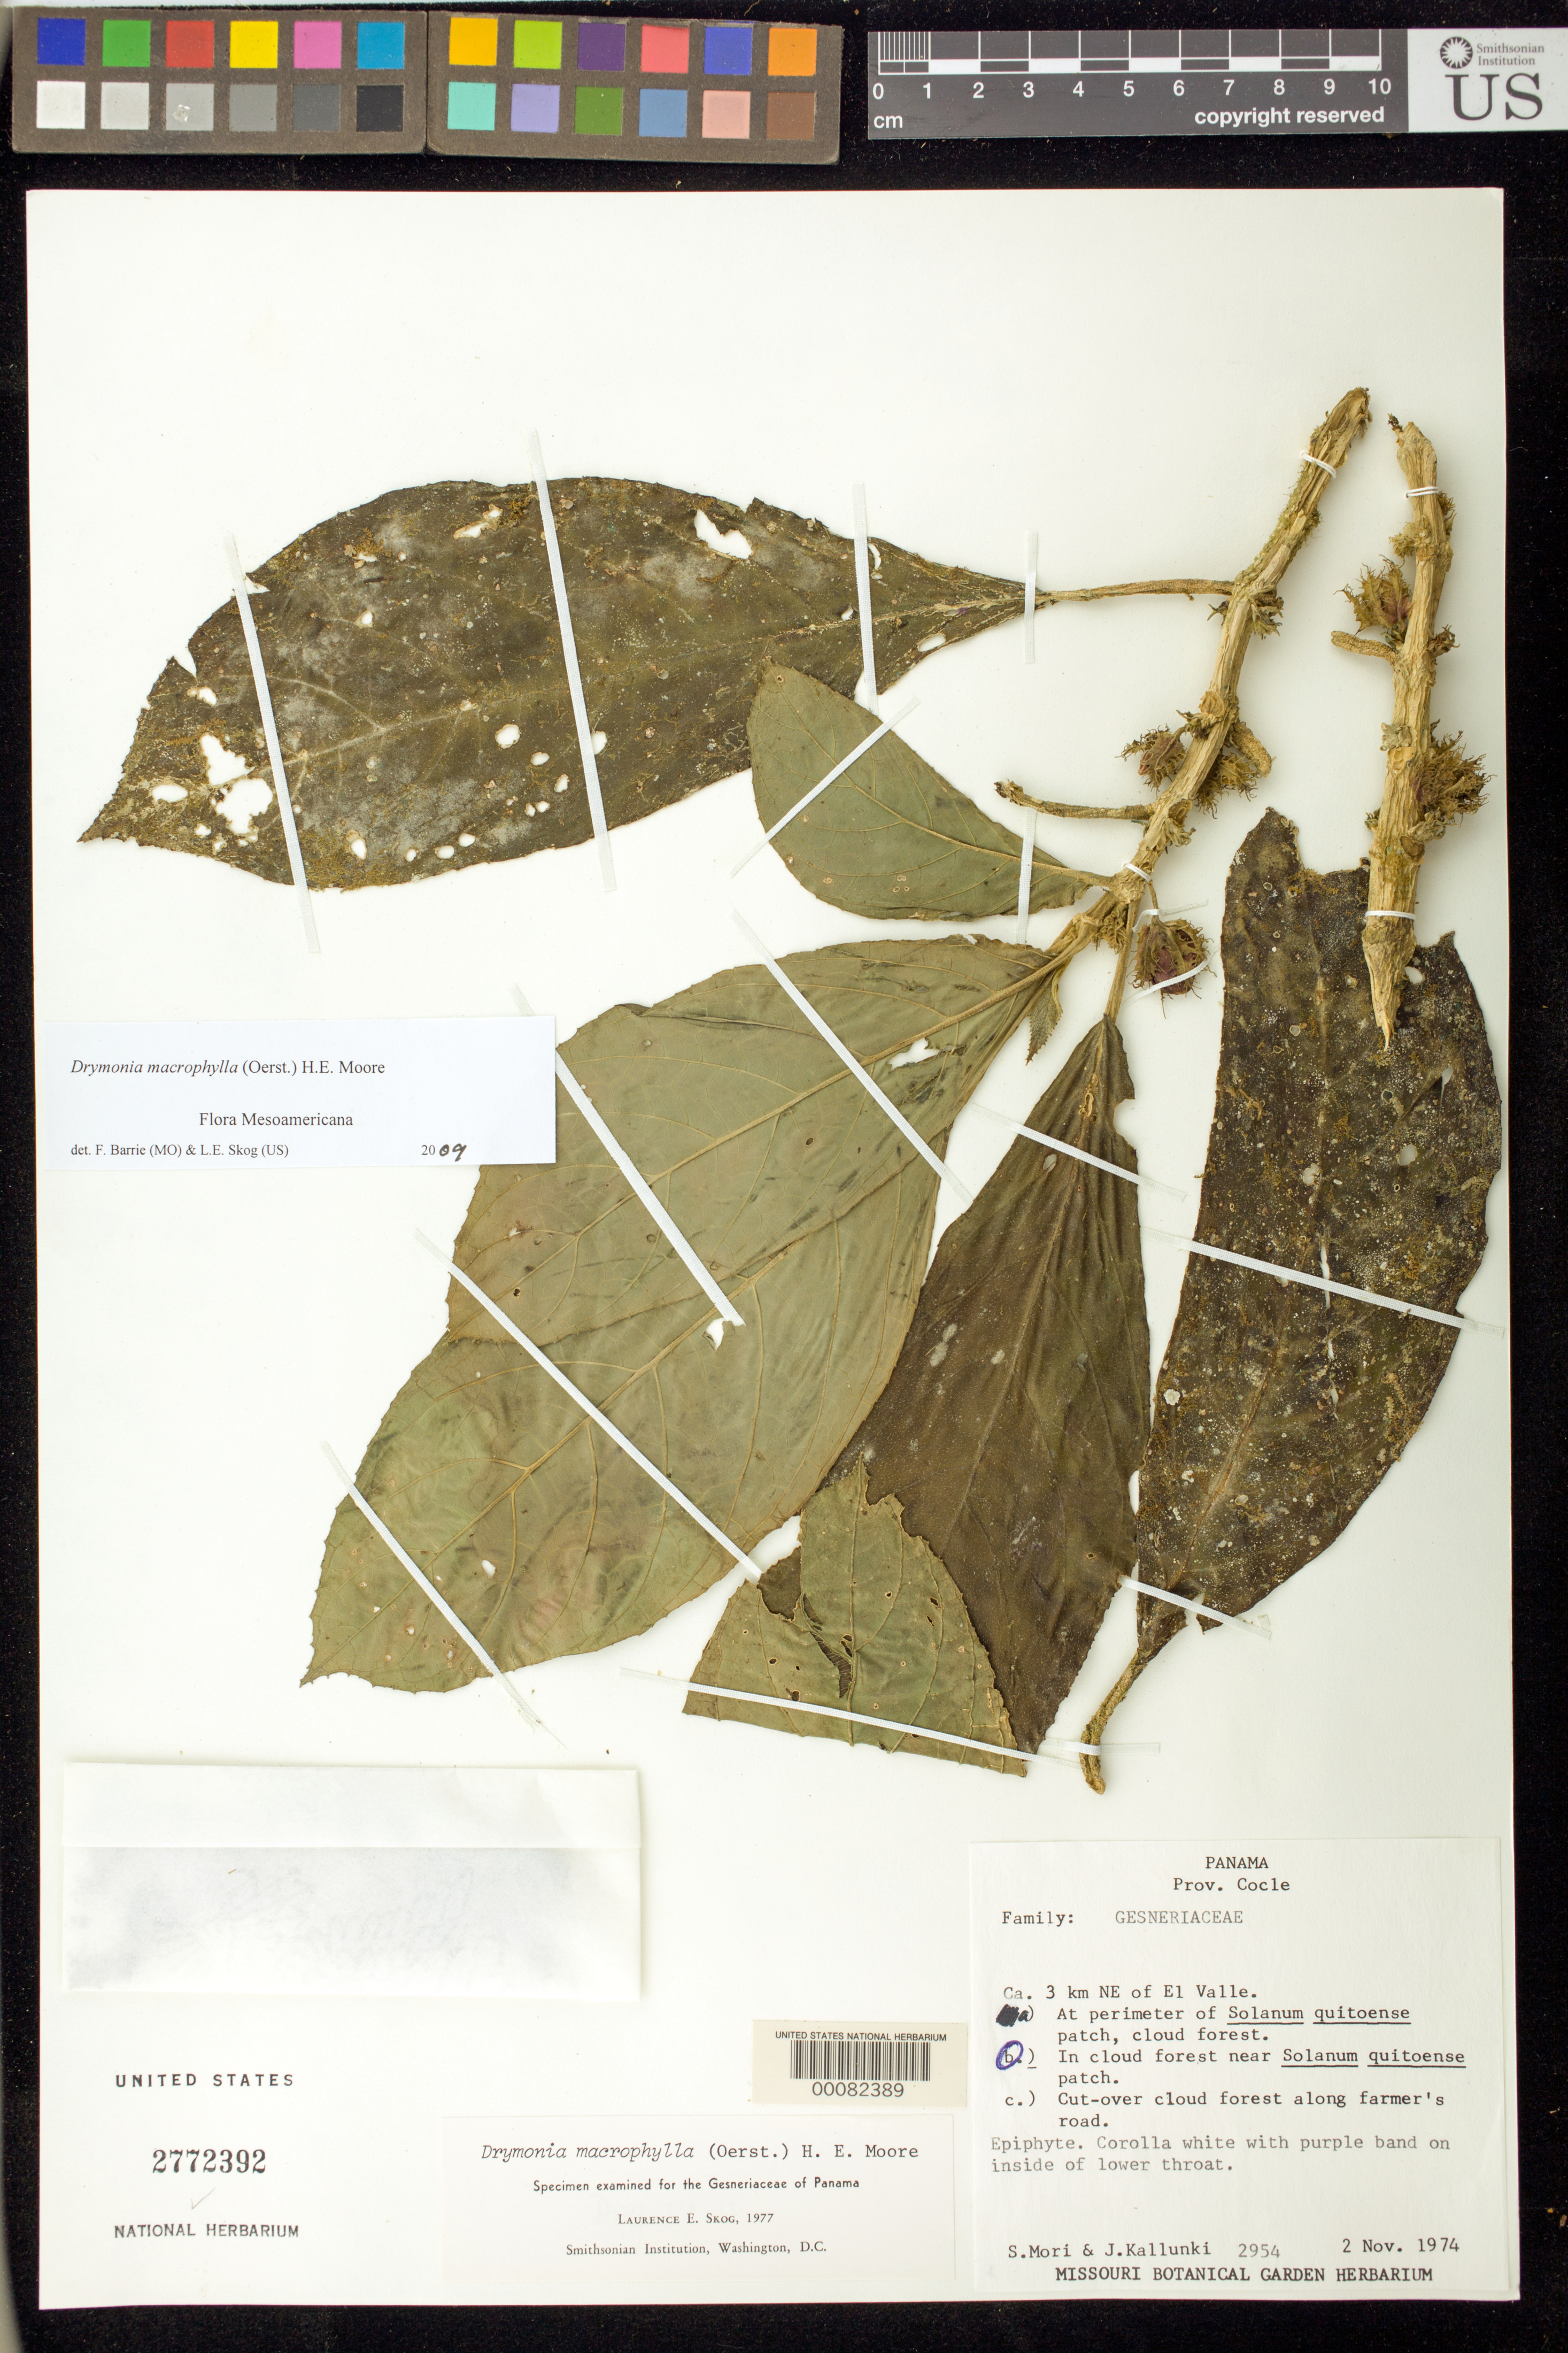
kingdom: Plantae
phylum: Tracheophyta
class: Magnoliopsida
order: Lamiales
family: Gesneriaceae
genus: Drymonia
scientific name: Drymonia macrophylla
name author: (Oerst.) H.E. Moore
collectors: S. Mori & J. Kallunki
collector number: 2954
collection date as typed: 02 Nov 1974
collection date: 1974-11-02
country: Panama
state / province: Coclé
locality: About 3 km NE of El Valle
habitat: In cloud forest near Solanum quitoense patch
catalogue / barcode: US 2772392